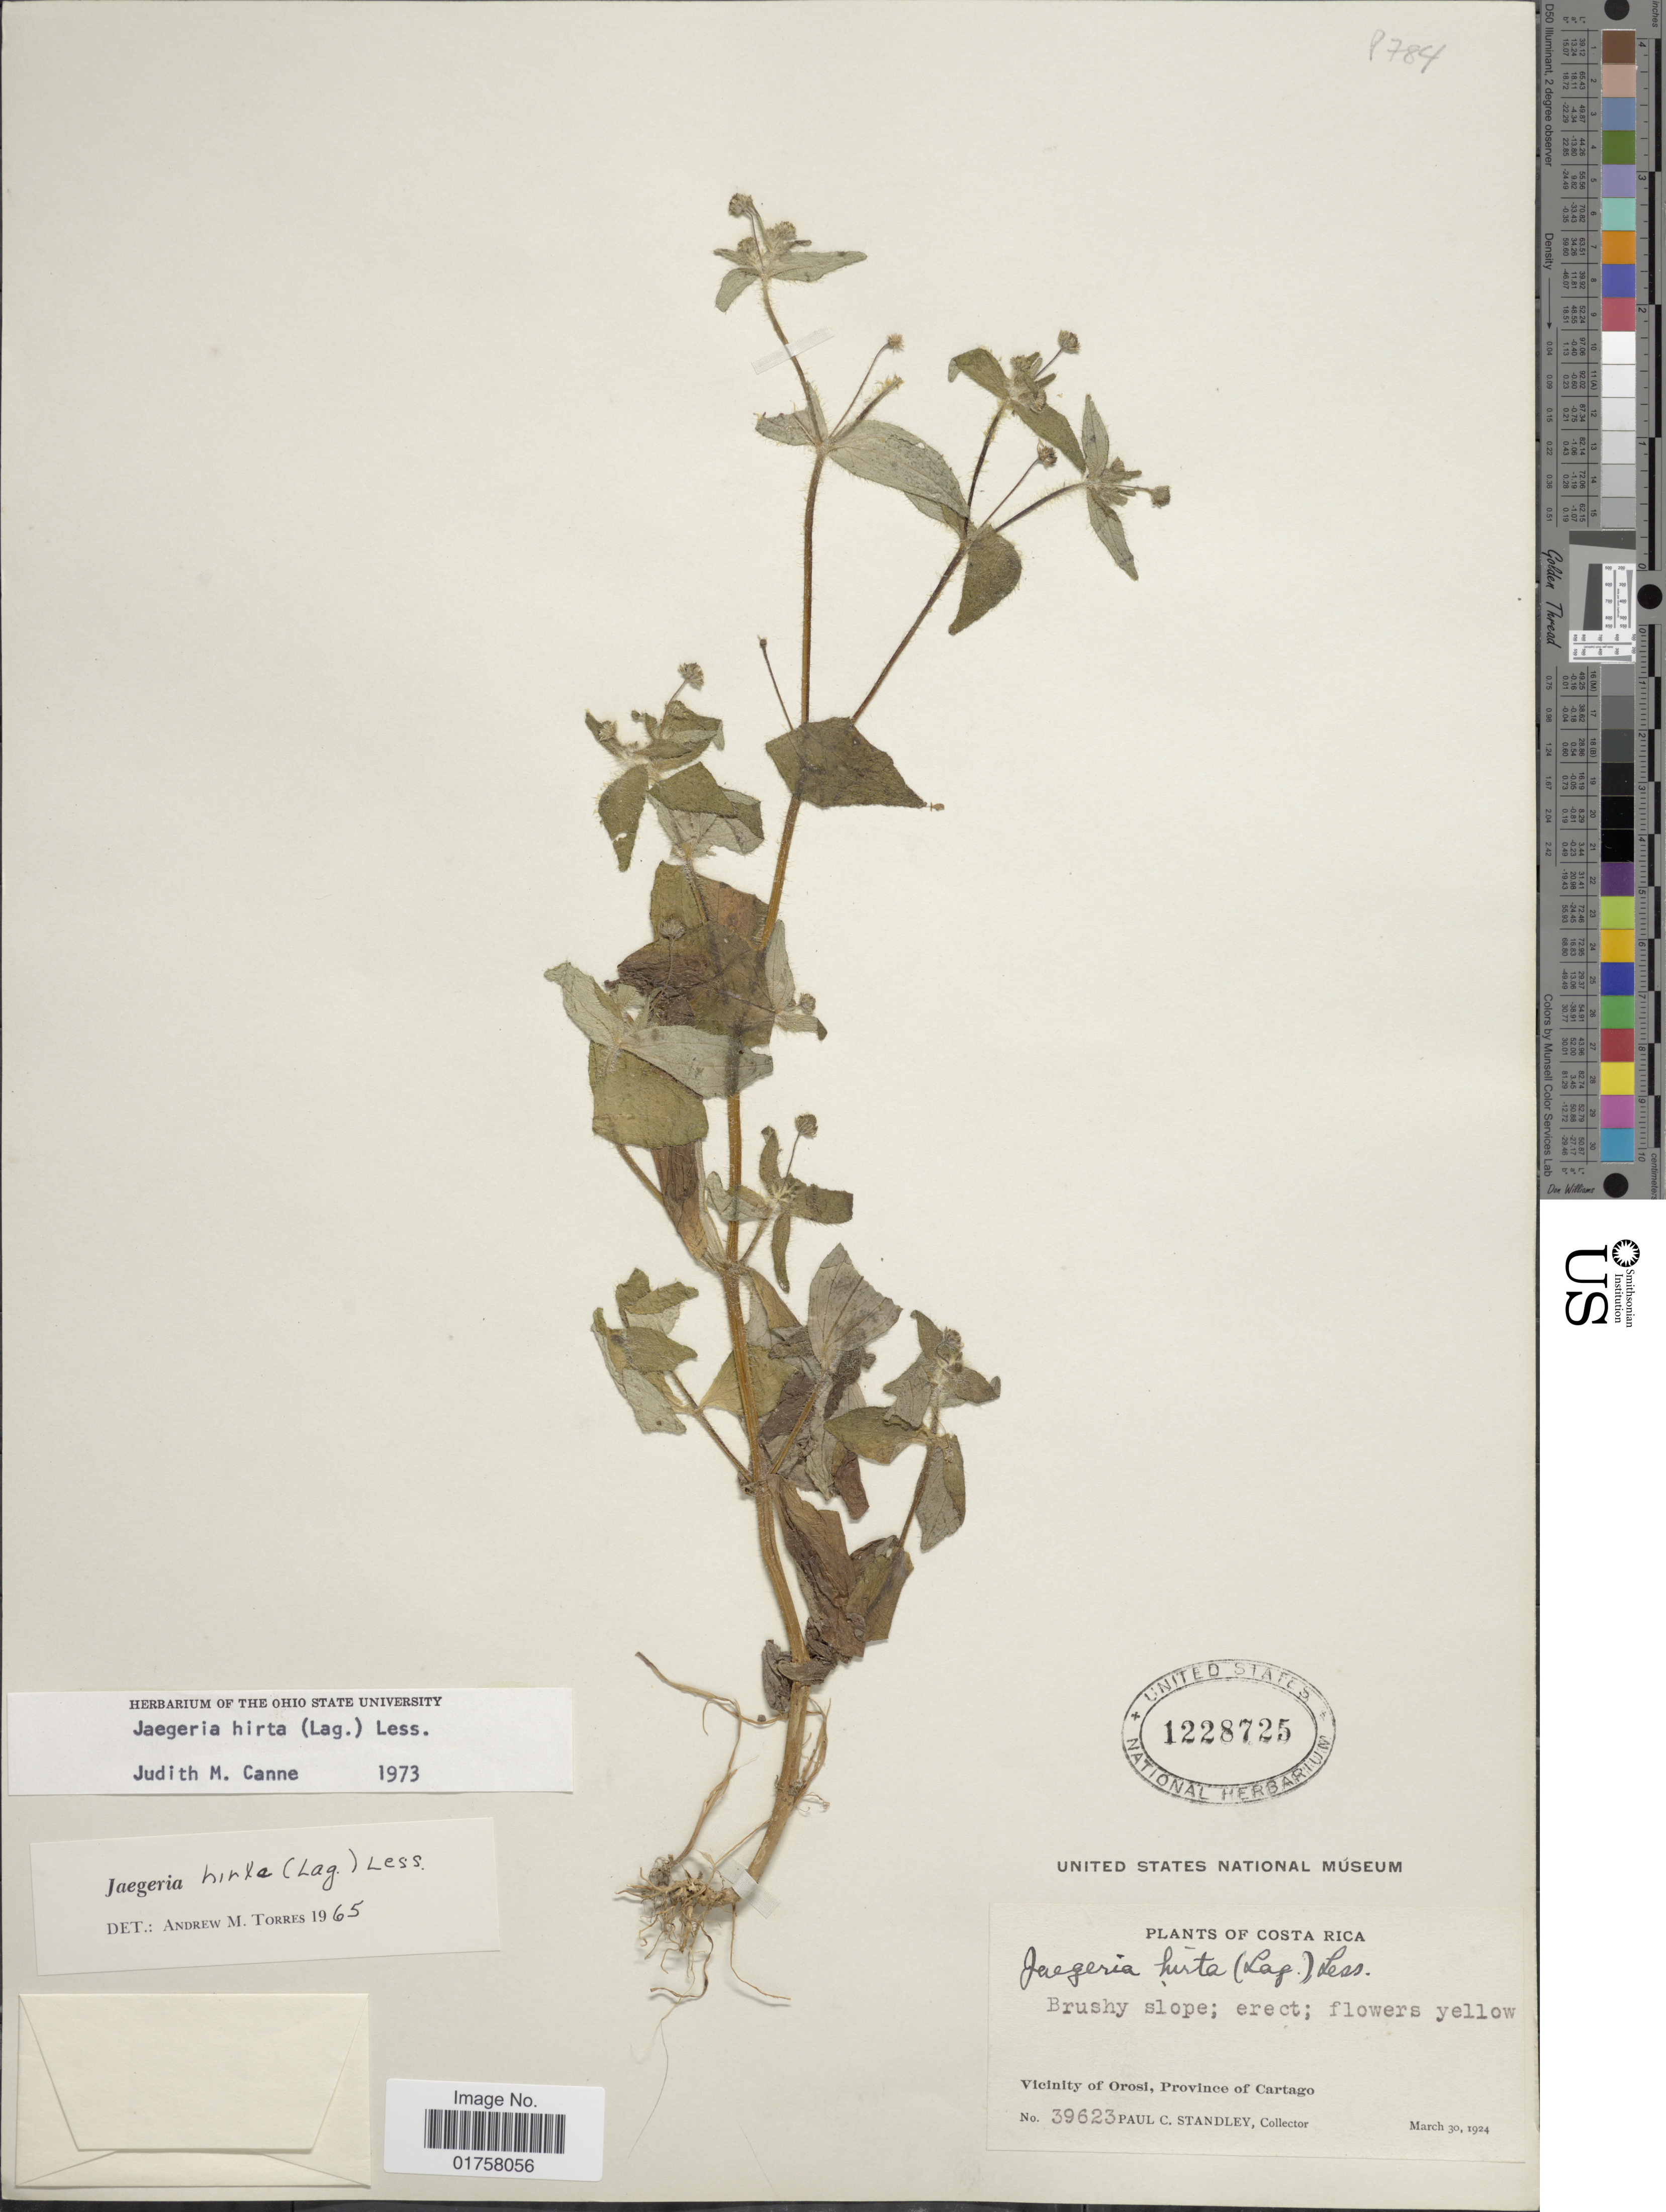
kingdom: Plantae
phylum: Tracheophyta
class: Magnoliopsida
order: Asterales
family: Asteraceae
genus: Jaegeria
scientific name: Jaegeria hirta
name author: (Lag.) Less.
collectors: P. C. Standley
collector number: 39623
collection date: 1924-03-30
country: Costa Rica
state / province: Cartago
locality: Vicinity of Orosi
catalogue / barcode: US 1228725